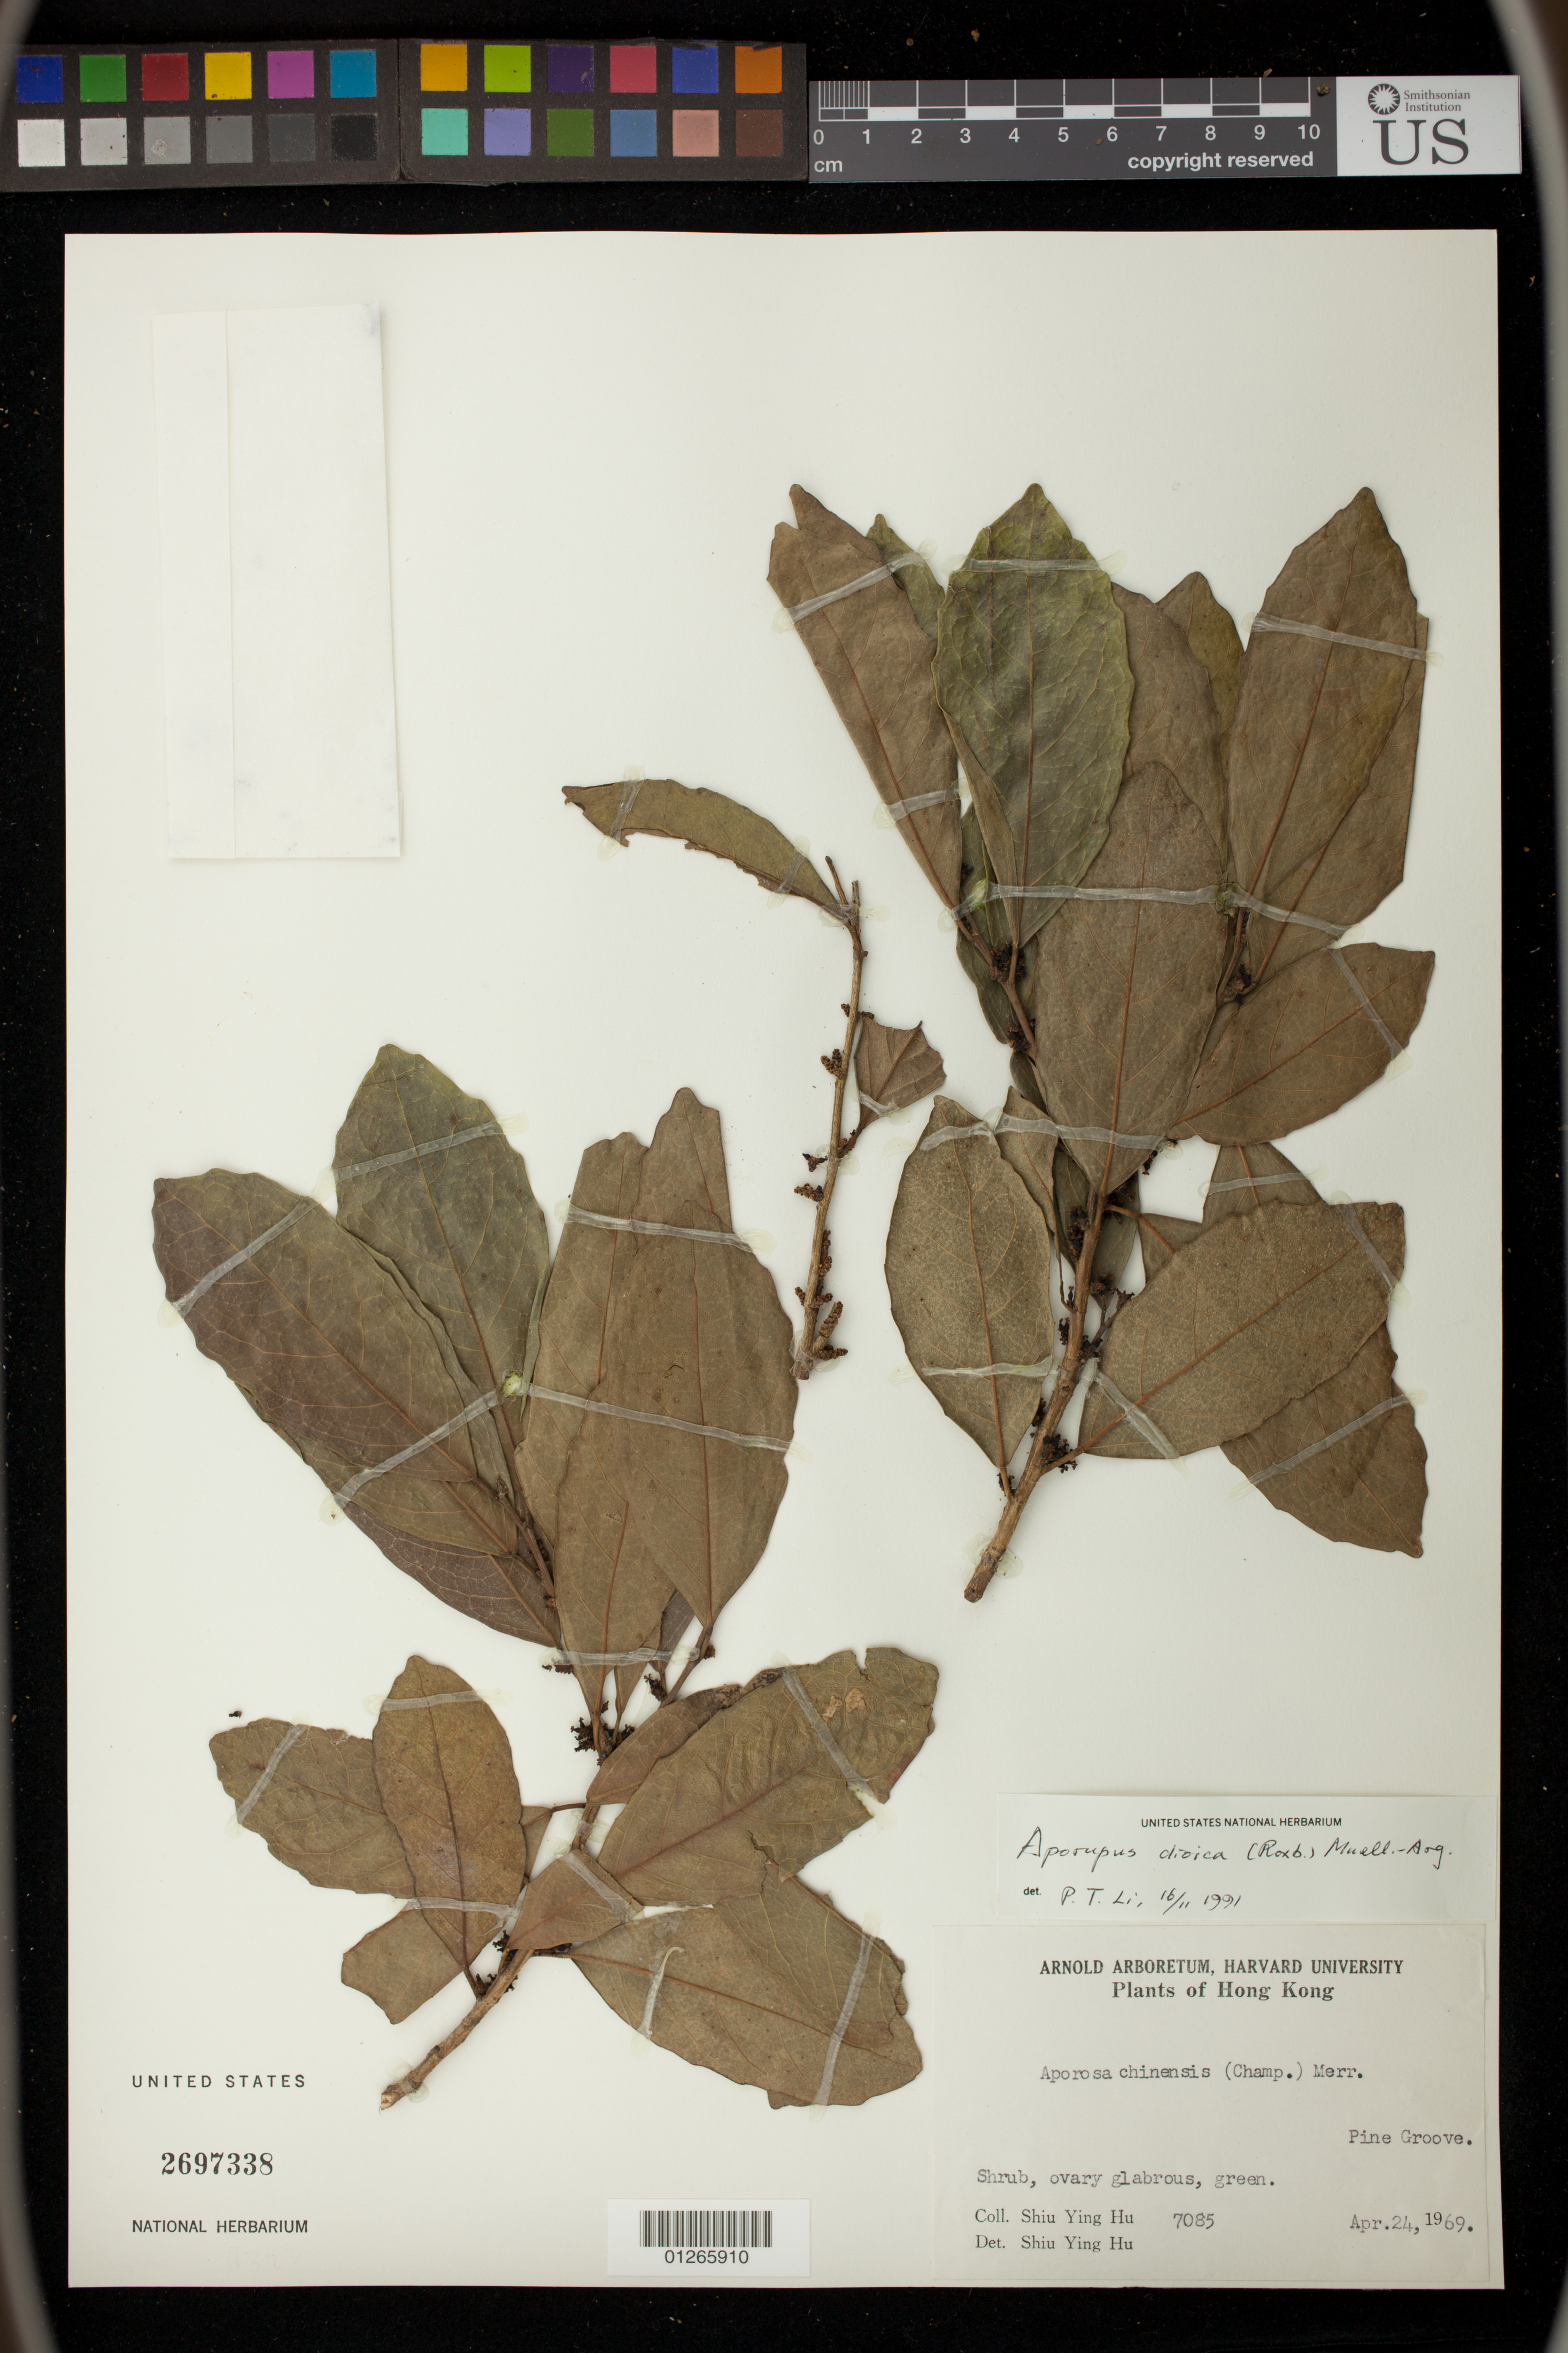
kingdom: Plantae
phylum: Tracheophyta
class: Magnoliopsida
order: Malpighiales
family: Phyllanthaceae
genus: Aporosa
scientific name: Aporosa octandra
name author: (Buch.-Ham. & D. Don) Vickery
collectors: Y. Shiu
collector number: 7085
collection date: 1969-04-24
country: China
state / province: Hong Kong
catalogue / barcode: US 2697338